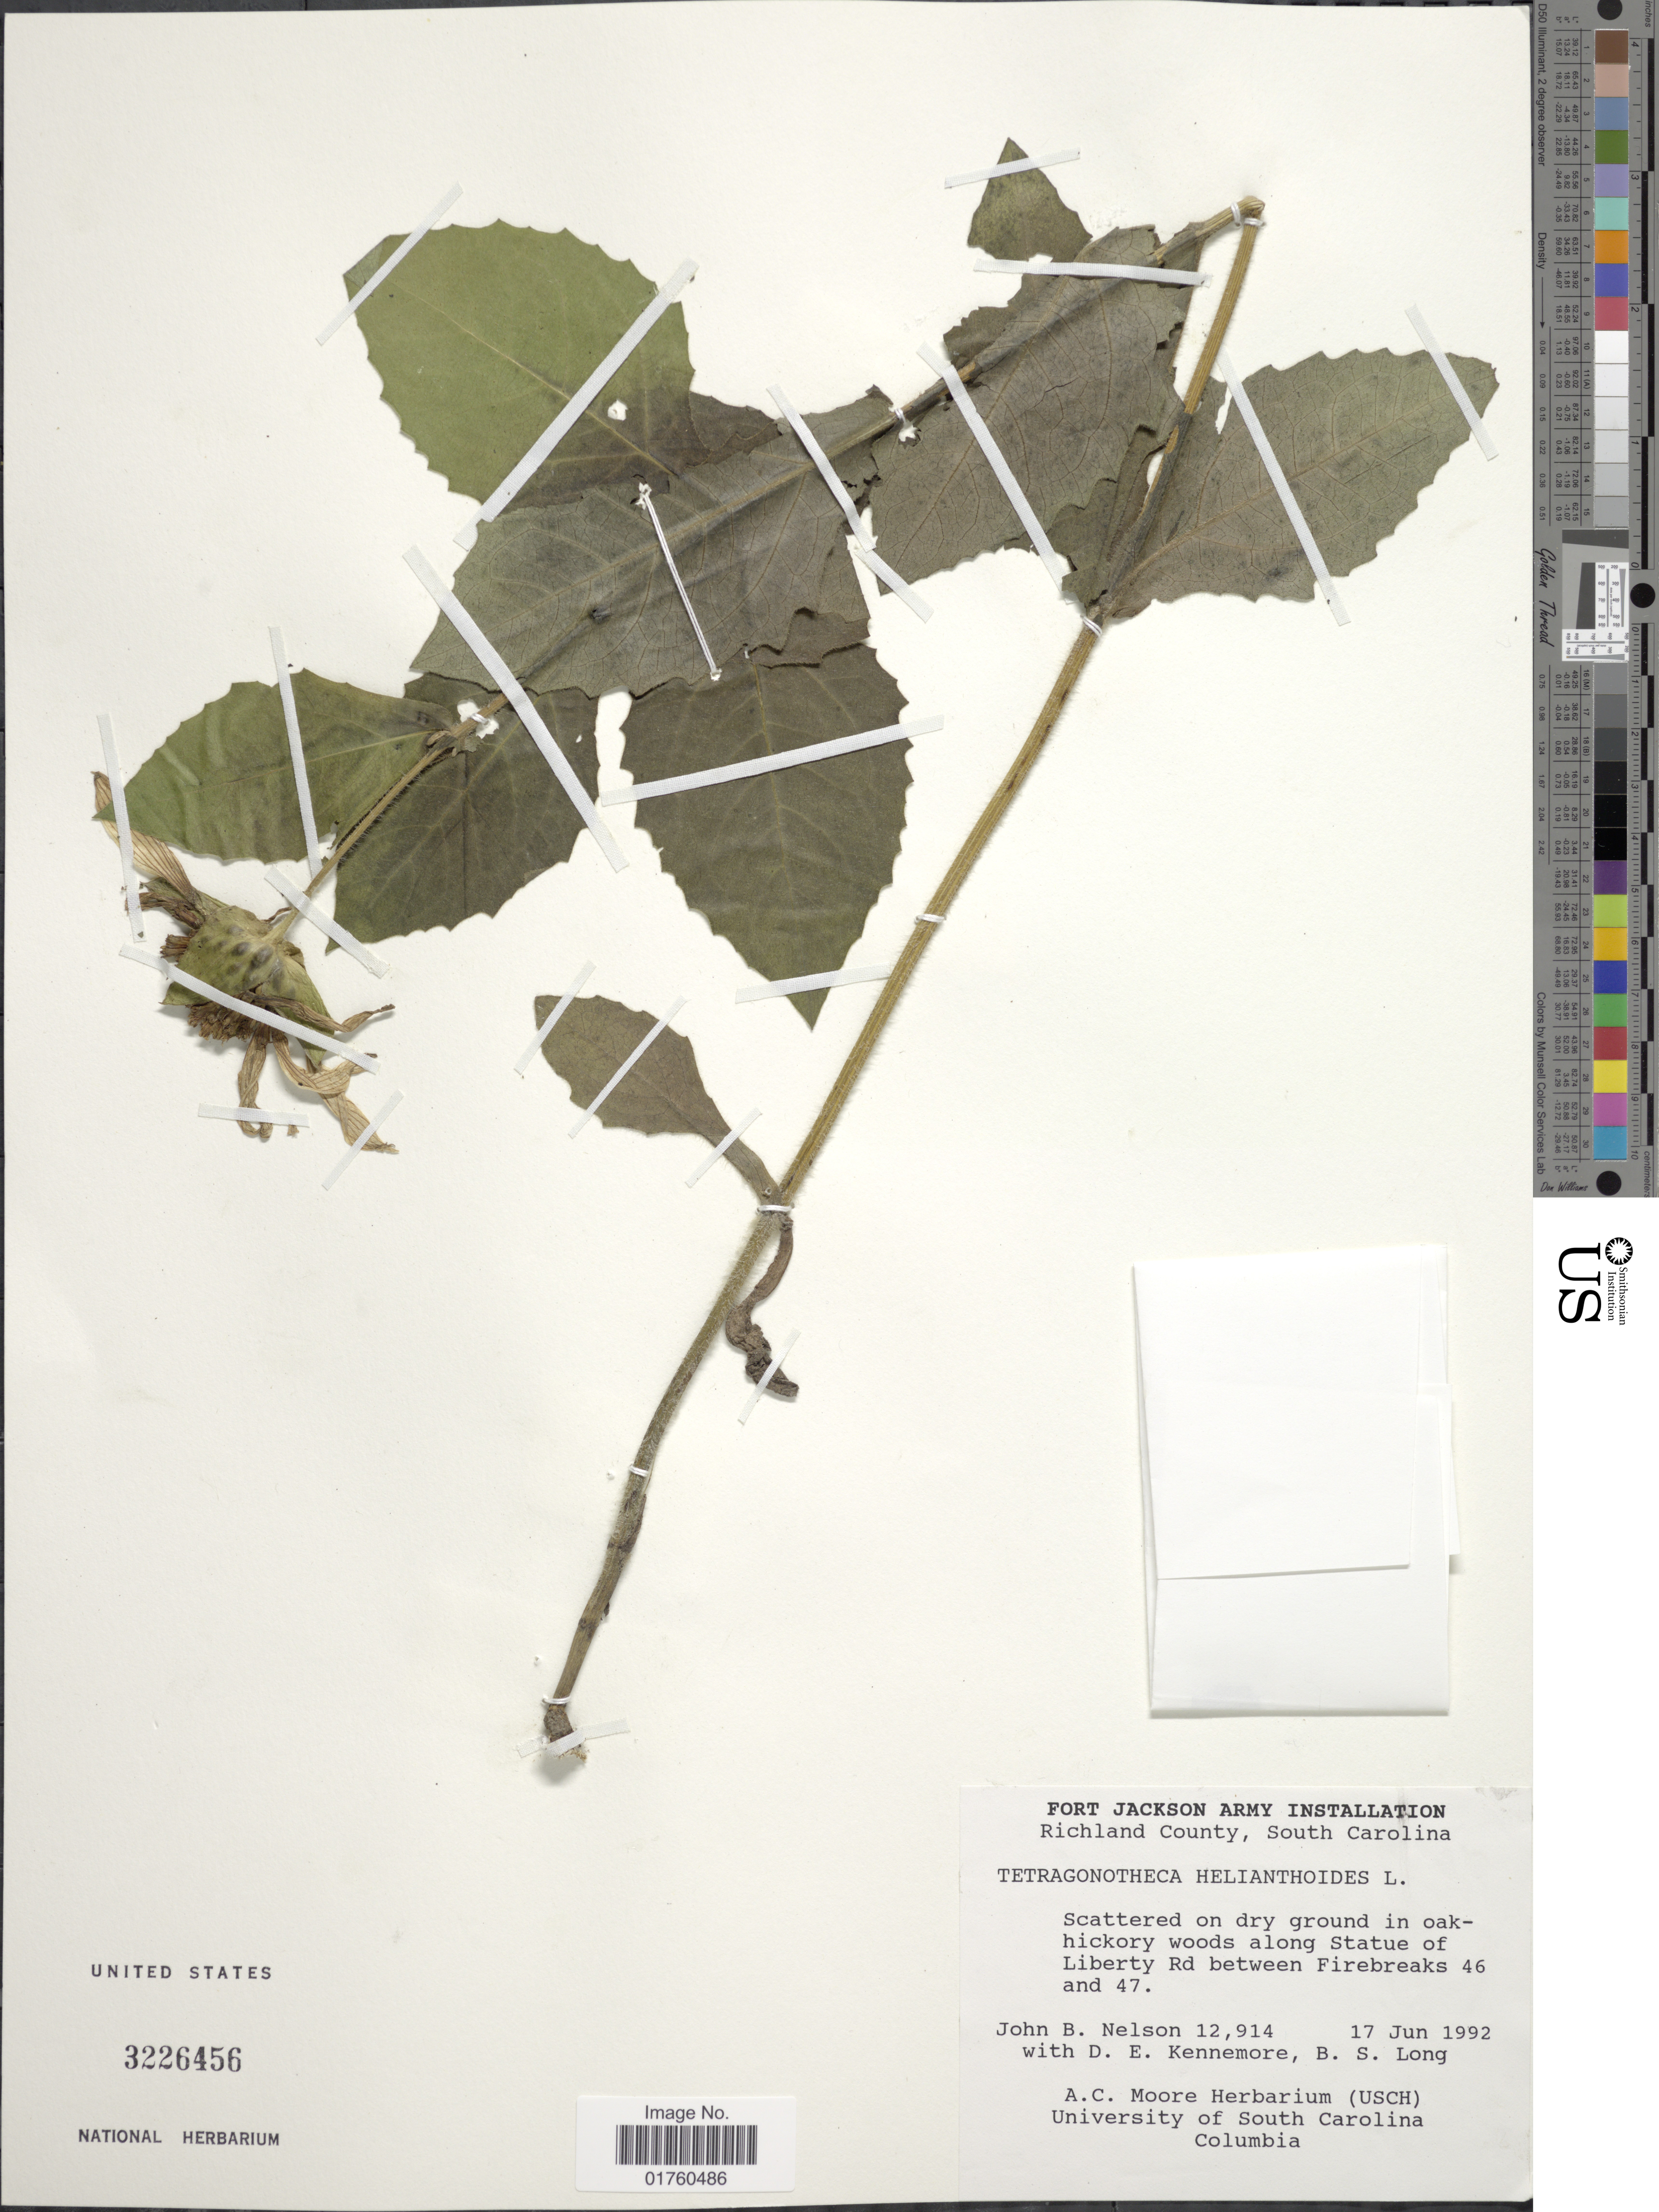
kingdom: Plantae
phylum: Tracheophyta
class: Magnoliopsida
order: Asterales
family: Asteraceae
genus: Tetragonotheca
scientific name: Tetragonotheca helianthoides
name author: L.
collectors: J. B. Nelson, D. Kennemore & B. Long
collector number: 12914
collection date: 1992-06-17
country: United States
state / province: South Carolina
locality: Richland County. Along Statue of Liberty Rd between Firebreaks 46 and 47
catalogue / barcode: US 3226456